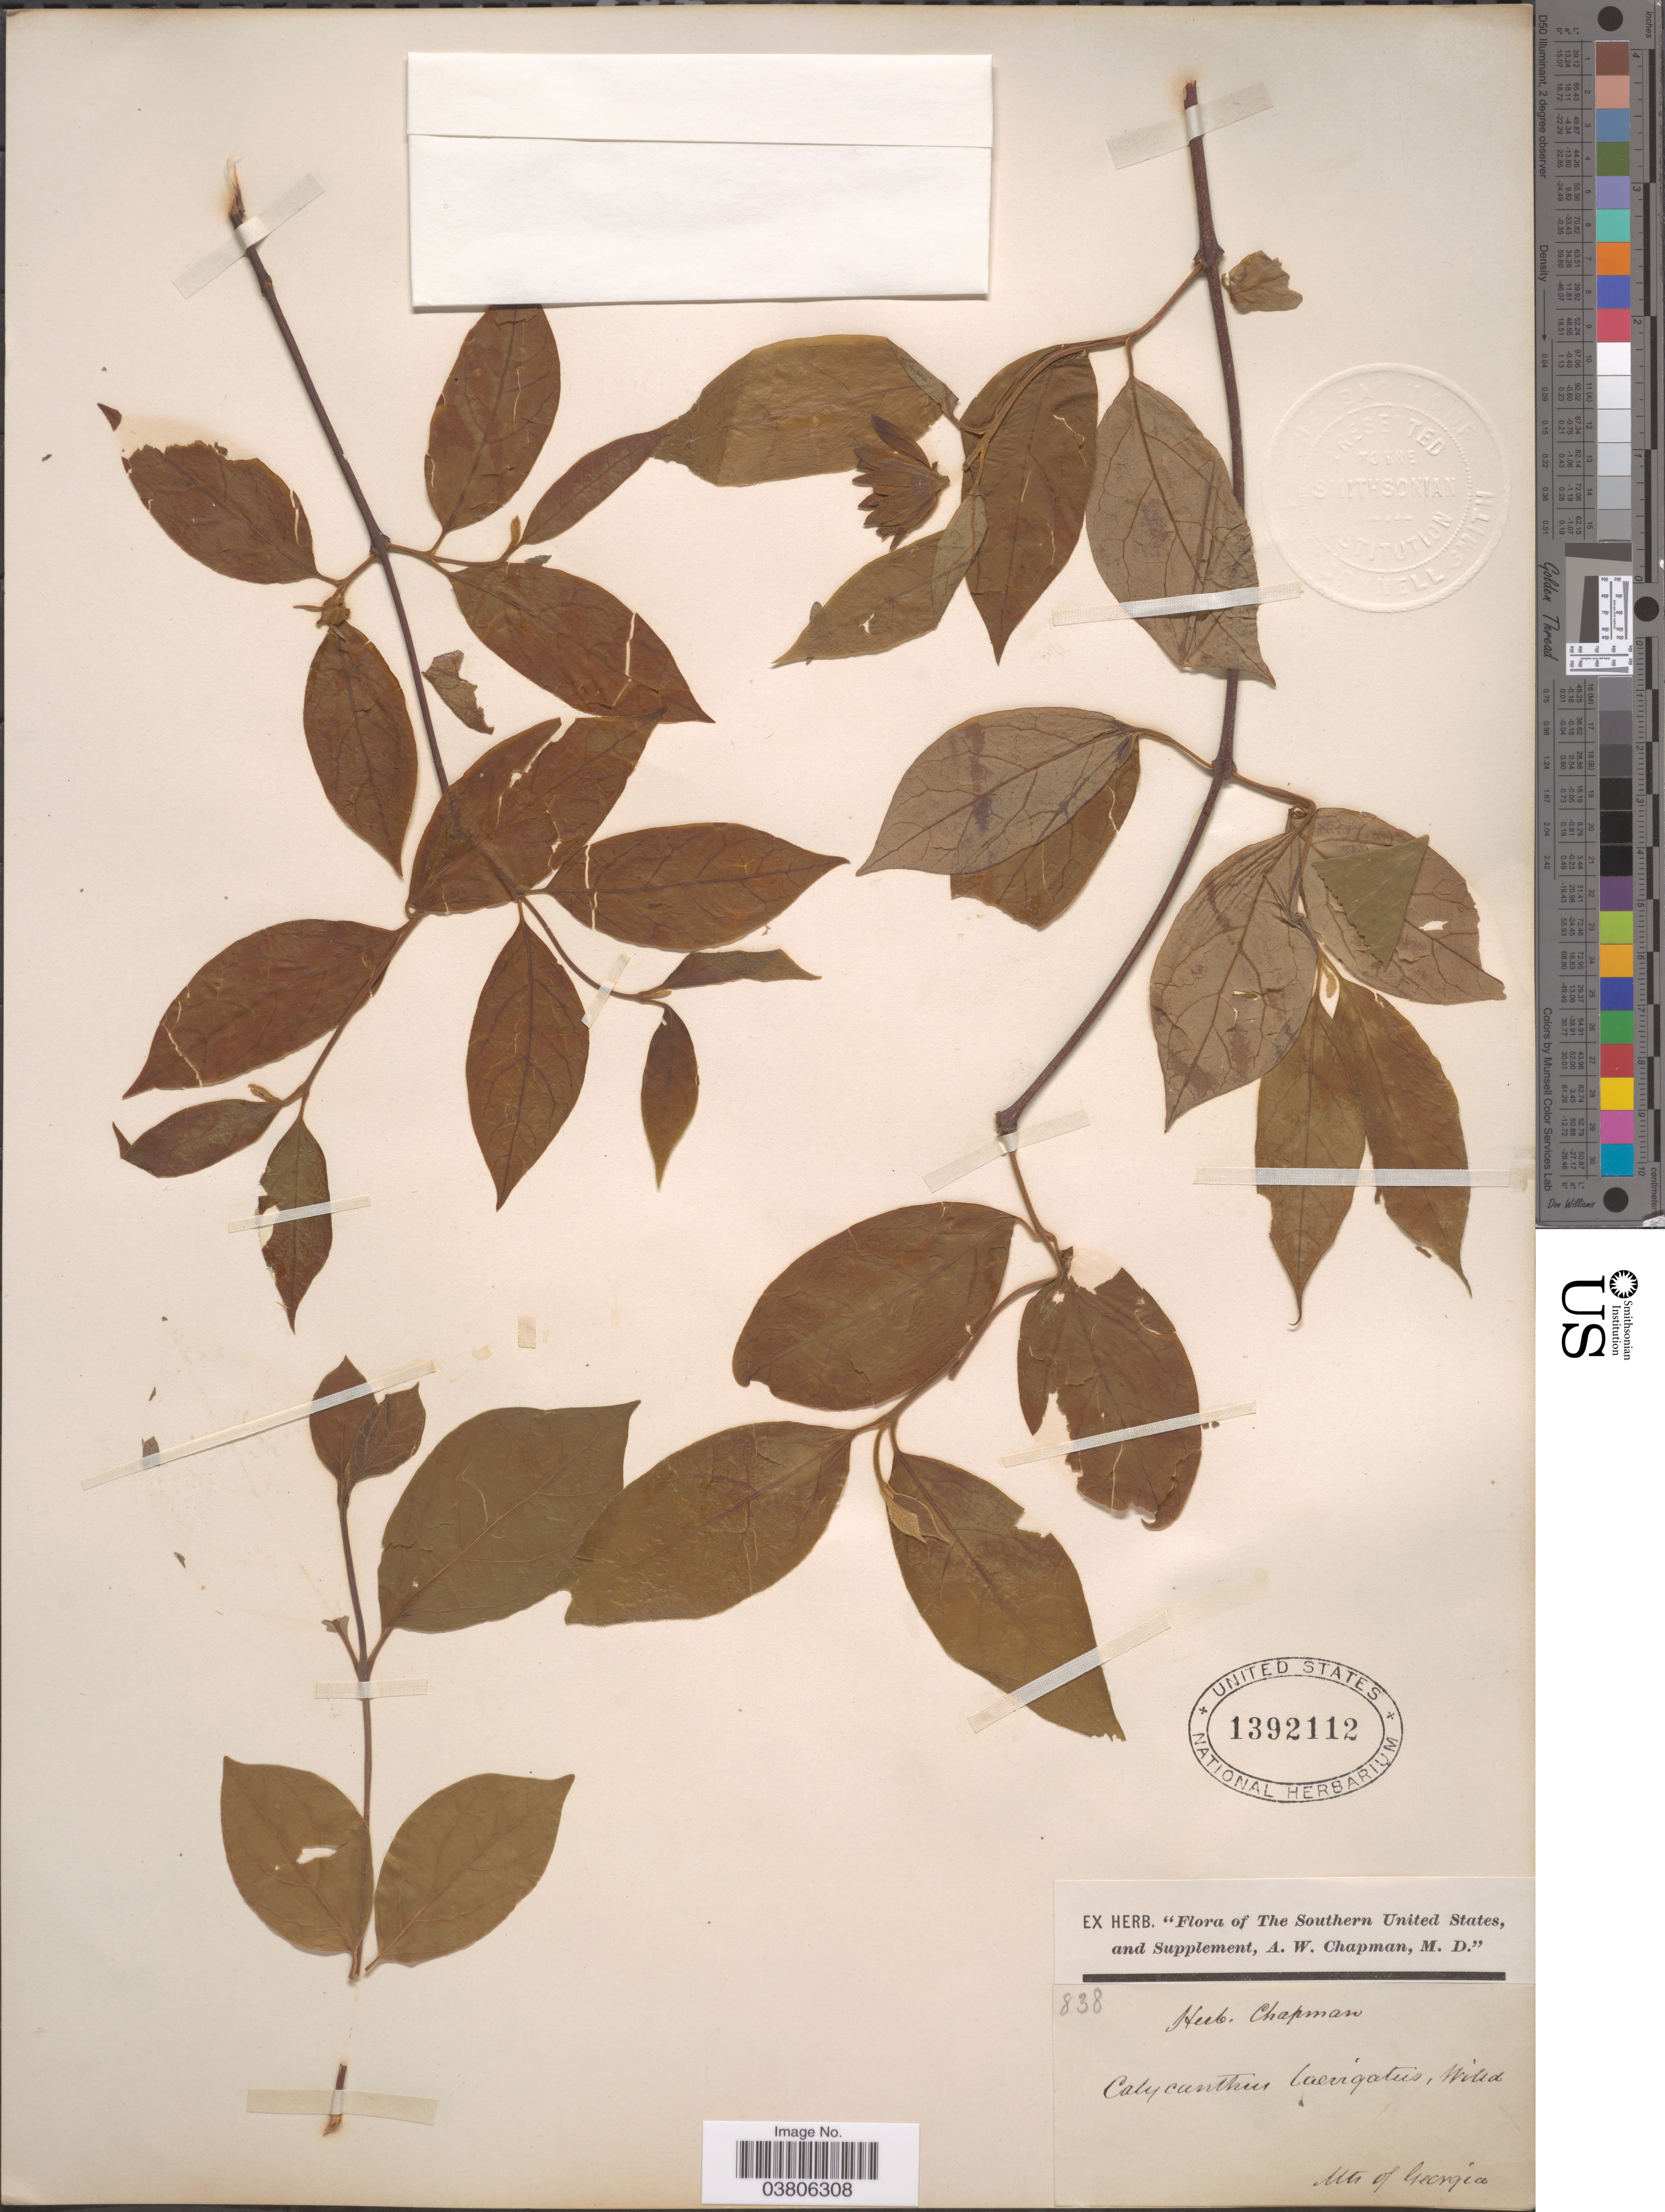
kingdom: Plantae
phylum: Tracheophyta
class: Magnoliopsida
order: Laurales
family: Calycanthaceae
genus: Calycanthus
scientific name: Calycanthus floridus var. laevigatus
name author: (Willd.) Torr. & A. Gray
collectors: ex herb. A.W. Chapman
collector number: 838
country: United States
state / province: Georgia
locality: The Southern United States. Mts of Georgia.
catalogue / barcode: US 1392112